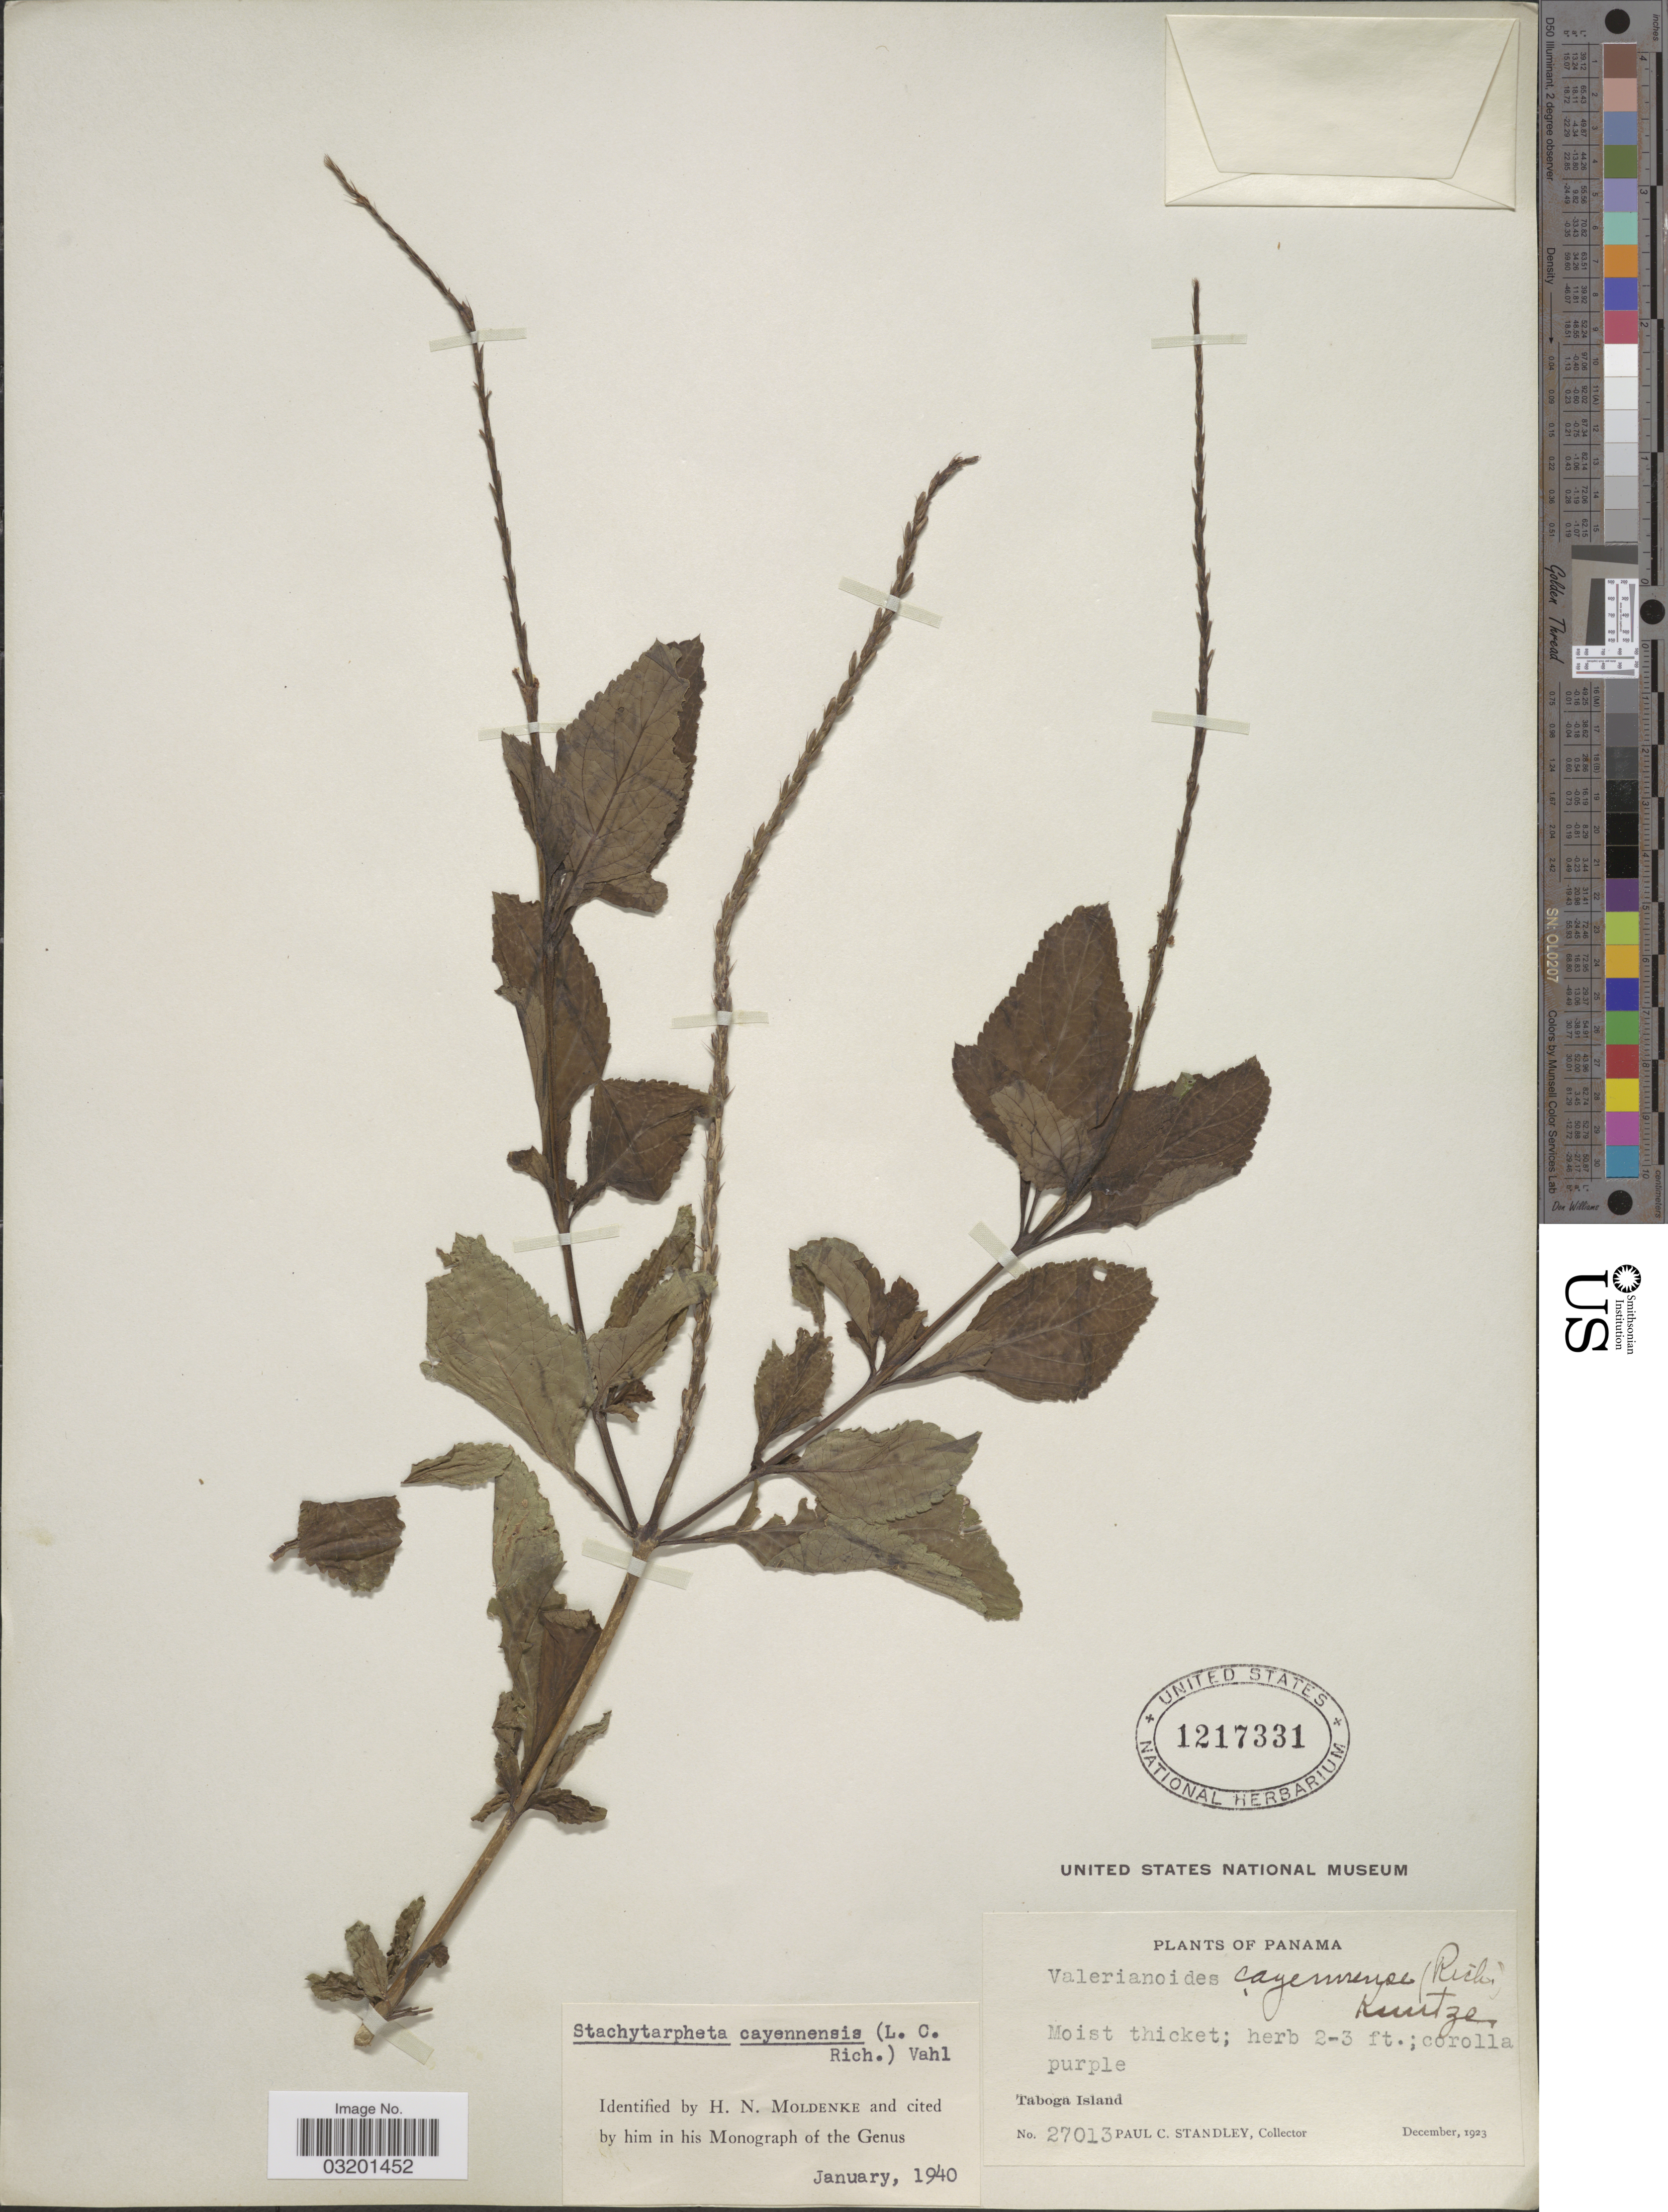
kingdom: Plantae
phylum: Tracheophyta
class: Magnoliopsida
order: Lamiales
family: Verbenaceae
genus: Stachytarpheta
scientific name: Stachytarpheta cayennensis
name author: (Rich.) Vahl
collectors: P. C. Standley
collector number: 27013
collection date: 1923-12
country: Panama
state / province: Panamá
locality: Taboga Island.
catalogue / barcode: US 1217331